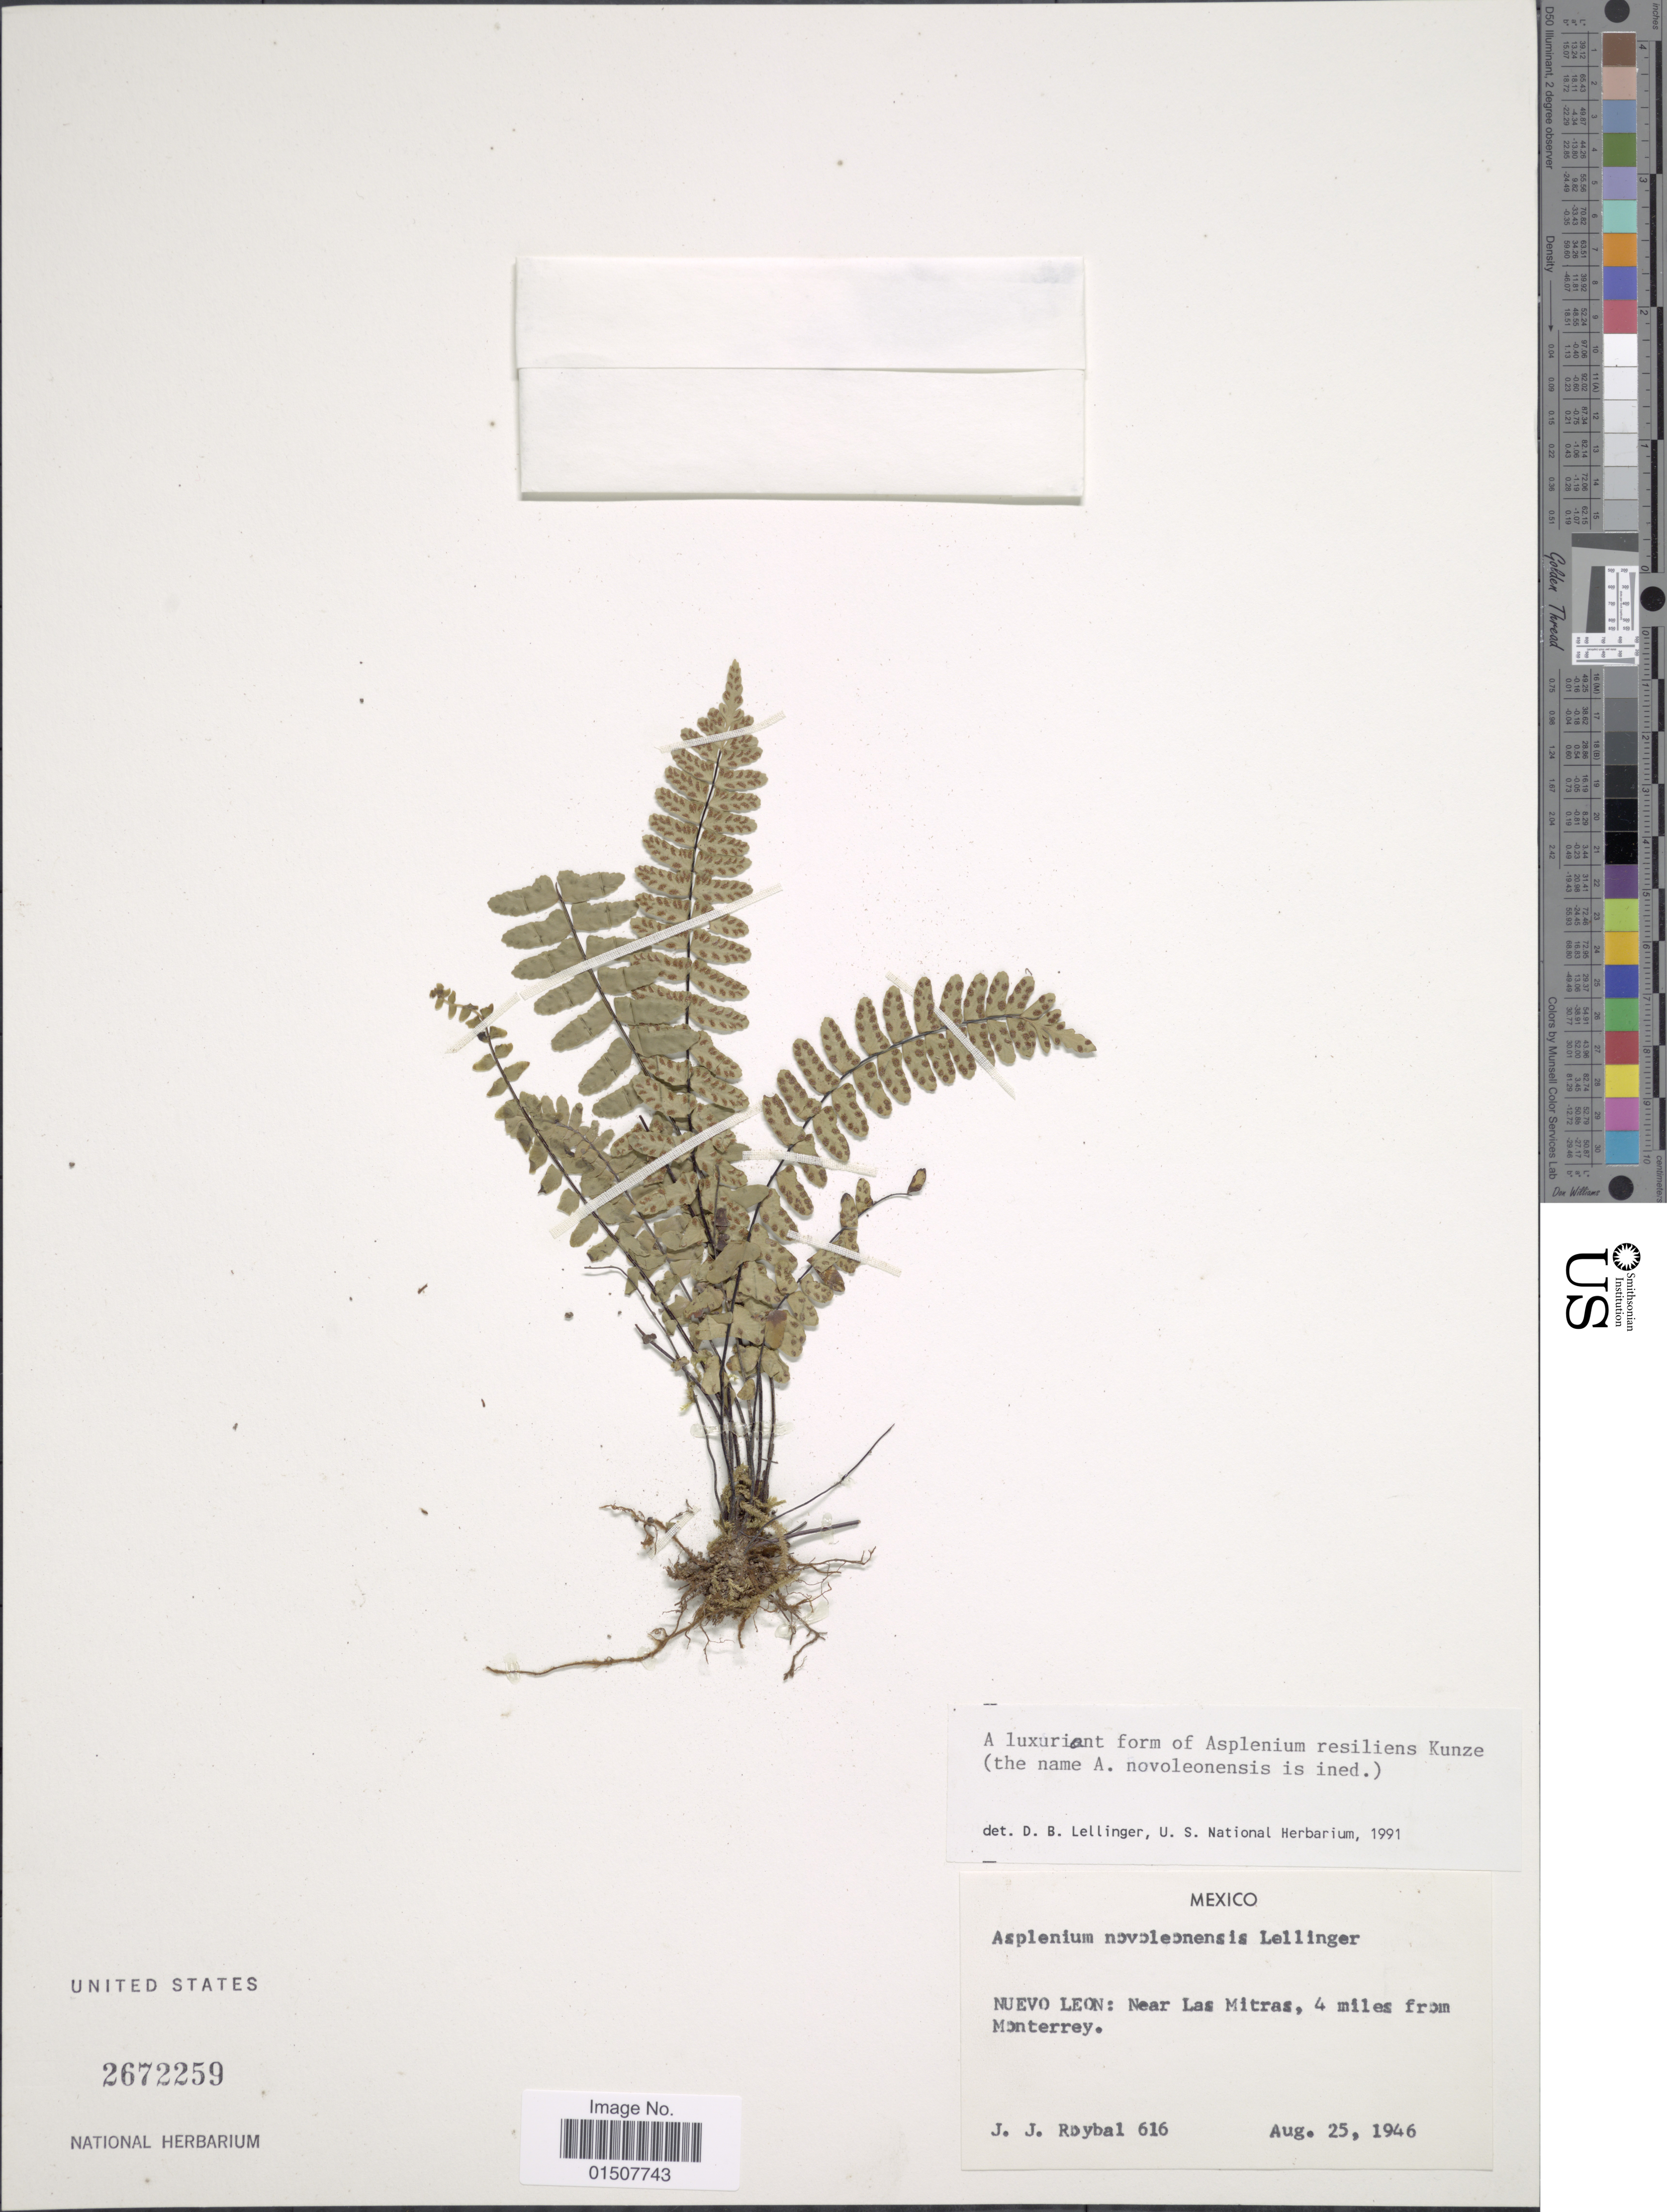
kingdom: Plantae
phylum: Tracheophyta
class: Polypodiopsida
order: Polypodiales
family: Aspleniaceae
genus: Asplenium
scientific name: Asplenium resiliens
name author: Kunze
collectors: J. J. Roybal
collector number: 616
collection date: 1946-08-25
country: Mexico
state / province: Nuevo León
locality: Nuevo Leon; Near Las Mitras, 4 miles from Monterrey.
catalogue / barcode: US 2672259